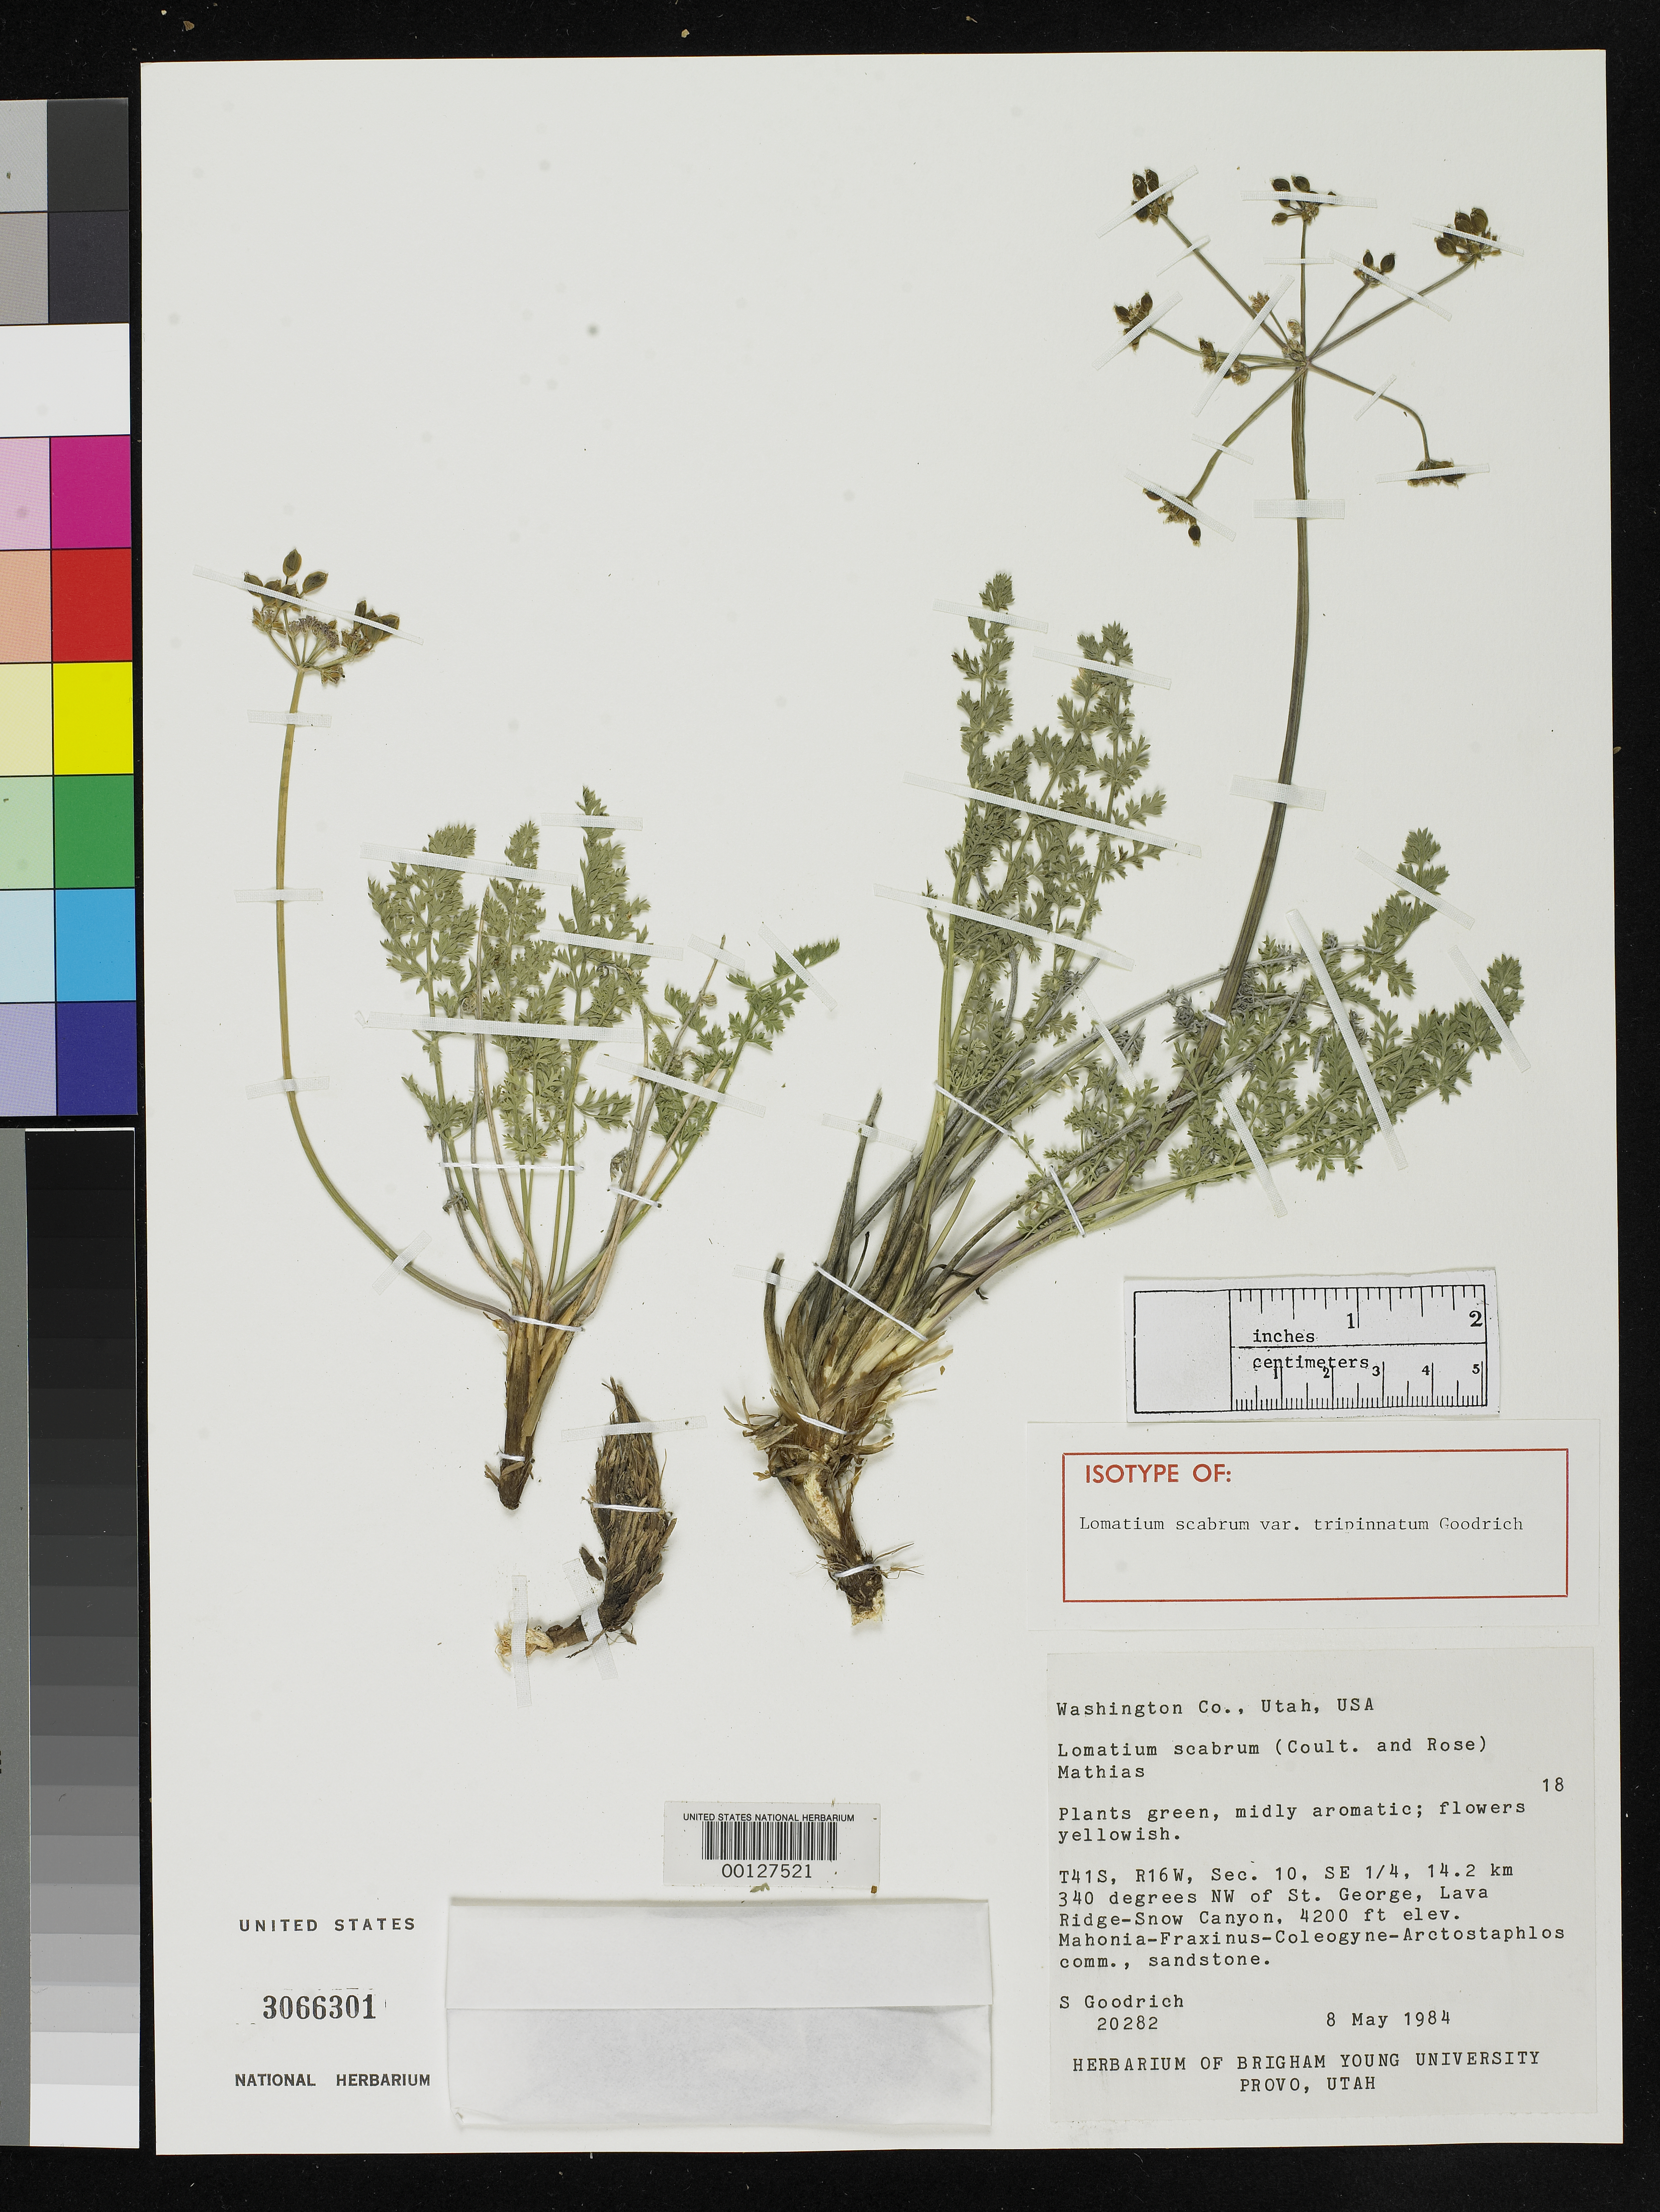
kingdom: Plantae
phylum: Tracheophyta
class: Magnoliopsida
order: Apiales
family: Apiaceae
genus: Lomatium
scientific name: Lomatium scabrum var. tripinnatum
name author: Goodrich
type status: Isotype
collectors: S. Goodrich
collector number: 20282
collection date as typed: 08 May 1984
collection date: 1984-05-08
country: United States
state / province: Utah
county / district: Washington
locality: Lava Ridge, Snow Canyon.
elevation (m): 1280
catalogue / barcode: US 3066301